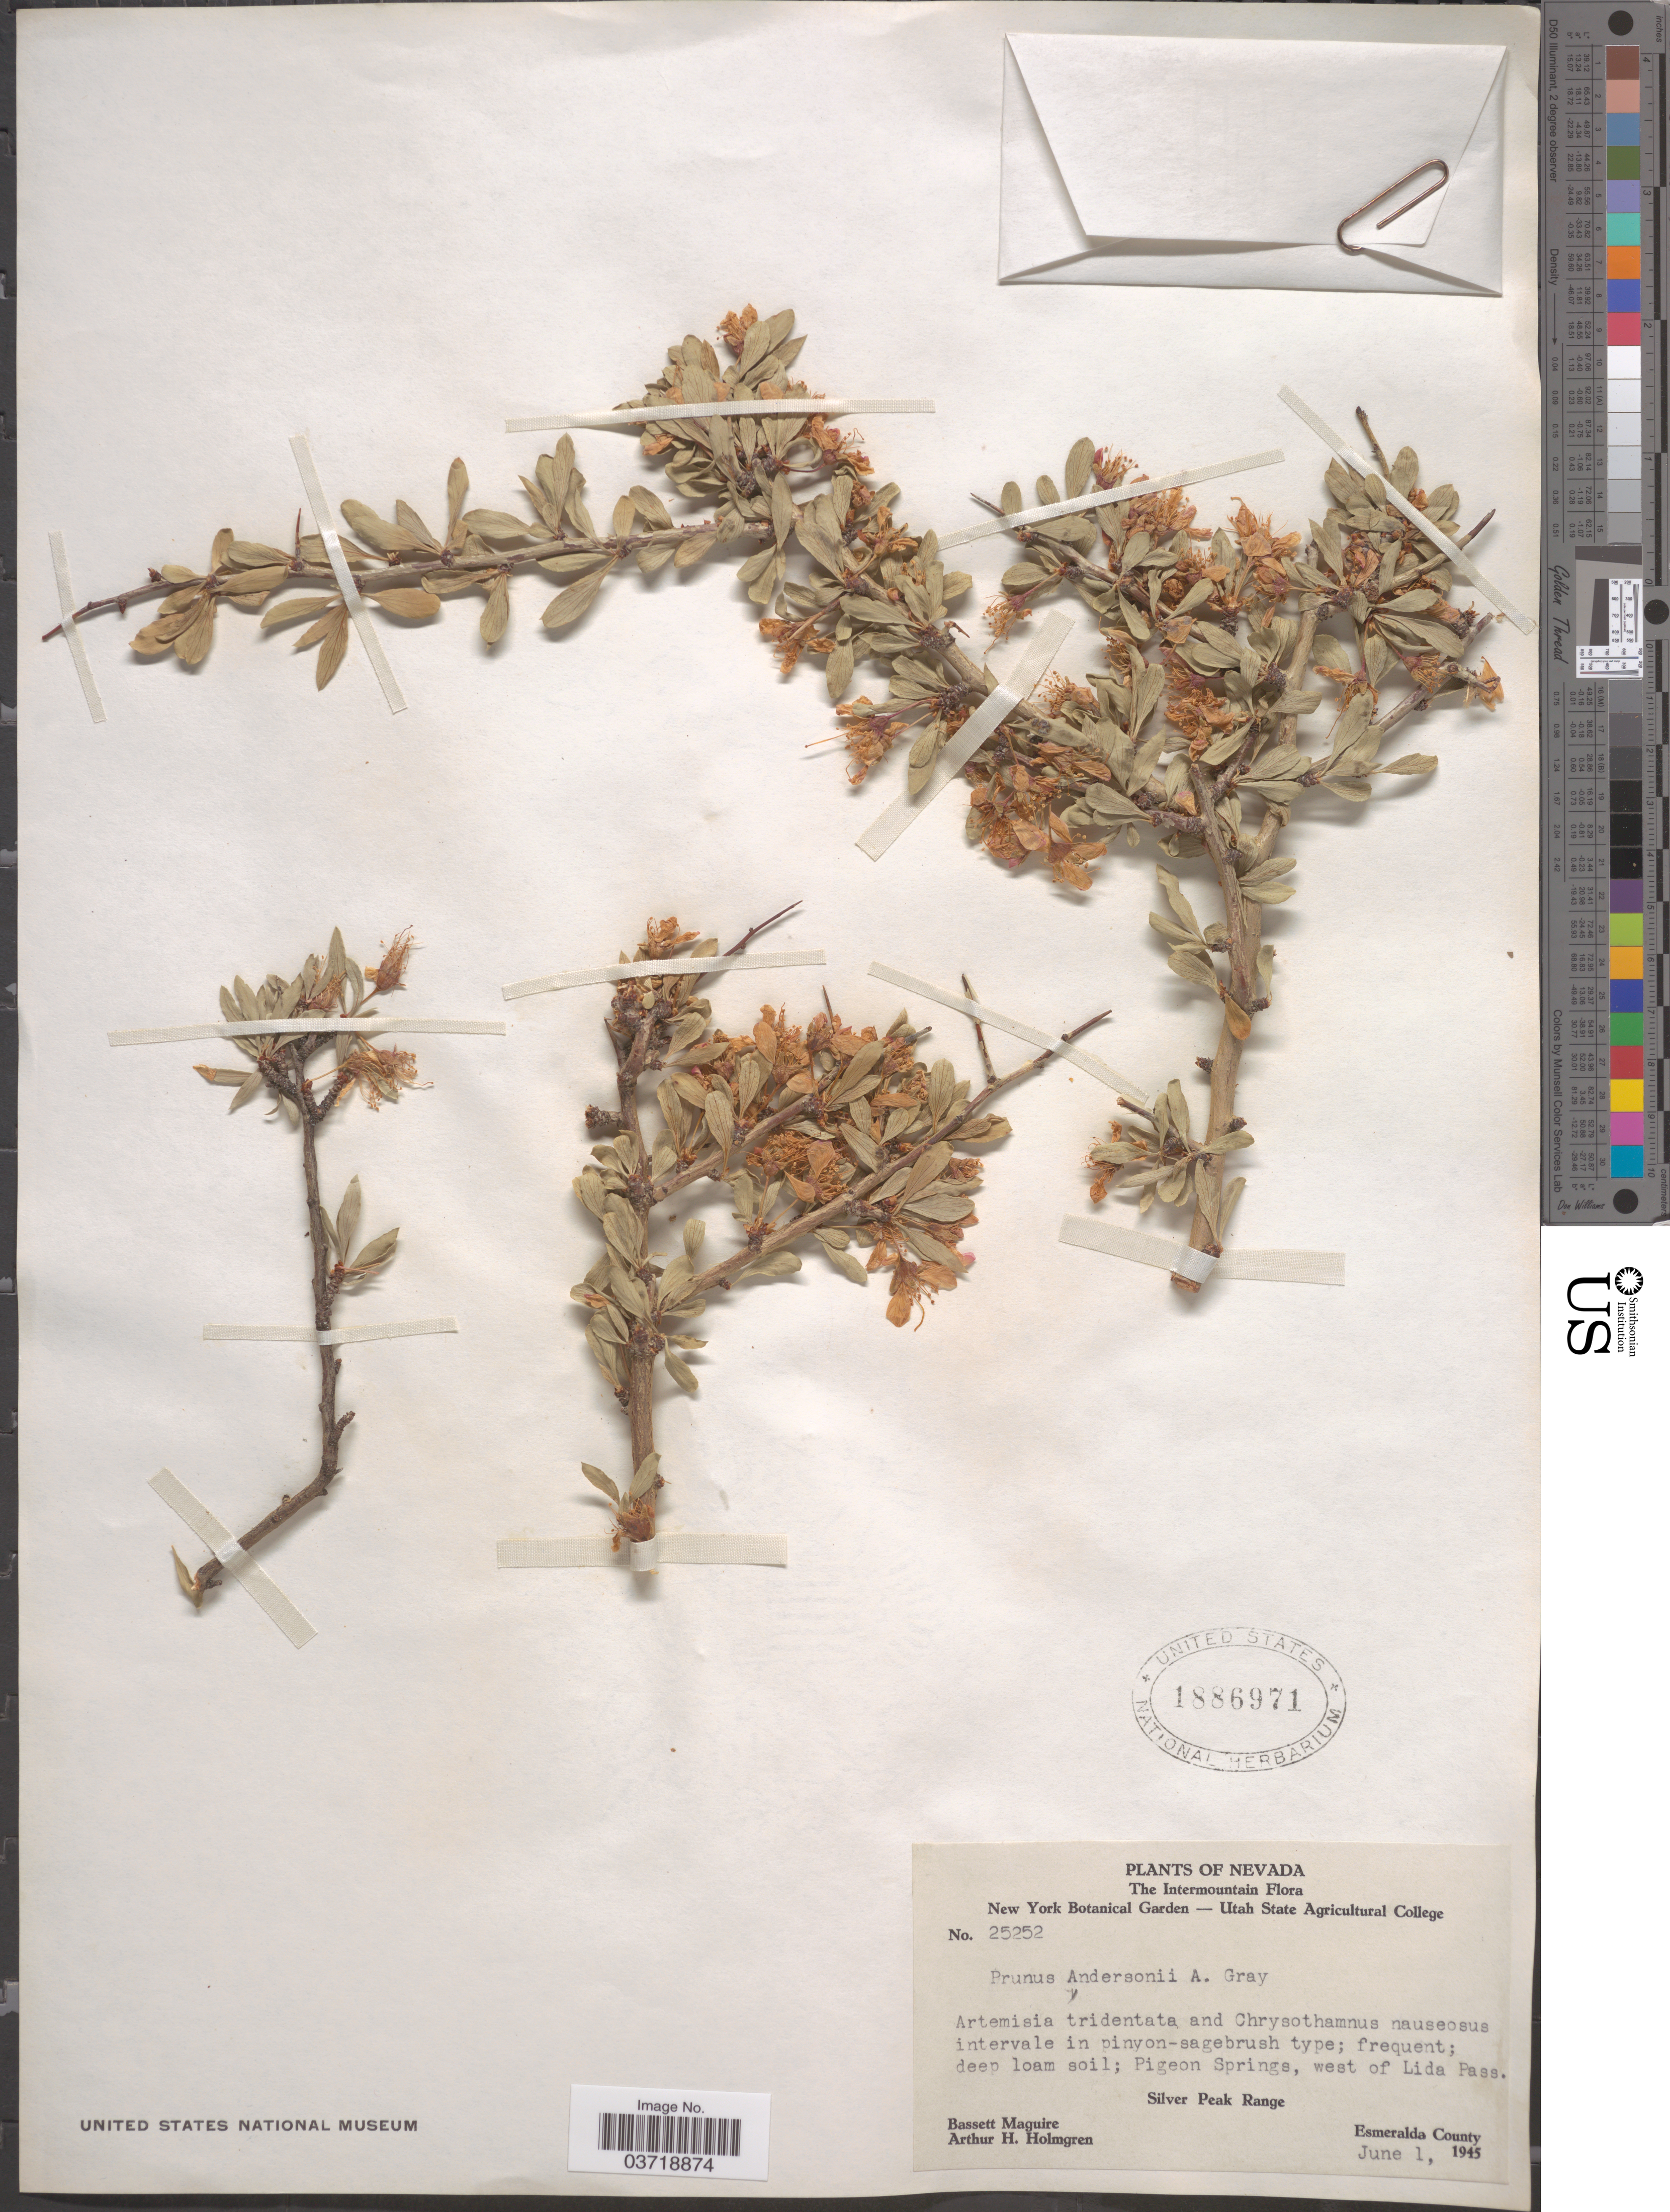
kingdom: Plantae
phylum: Tracheophyta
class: Magnoliopsida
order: Rosales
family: Rosaceae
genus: Prunus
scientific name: Prunus andersonii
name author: A. Gray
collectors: B. Maguire & A. H. Holmgren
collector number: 25252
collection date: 1945-06-01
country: United States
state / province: Nevada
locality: The Intermountain. Pigeon Springs, west of Lida Pass. Silver Peak Range. Esmeralda County.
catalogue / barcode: US 1886971